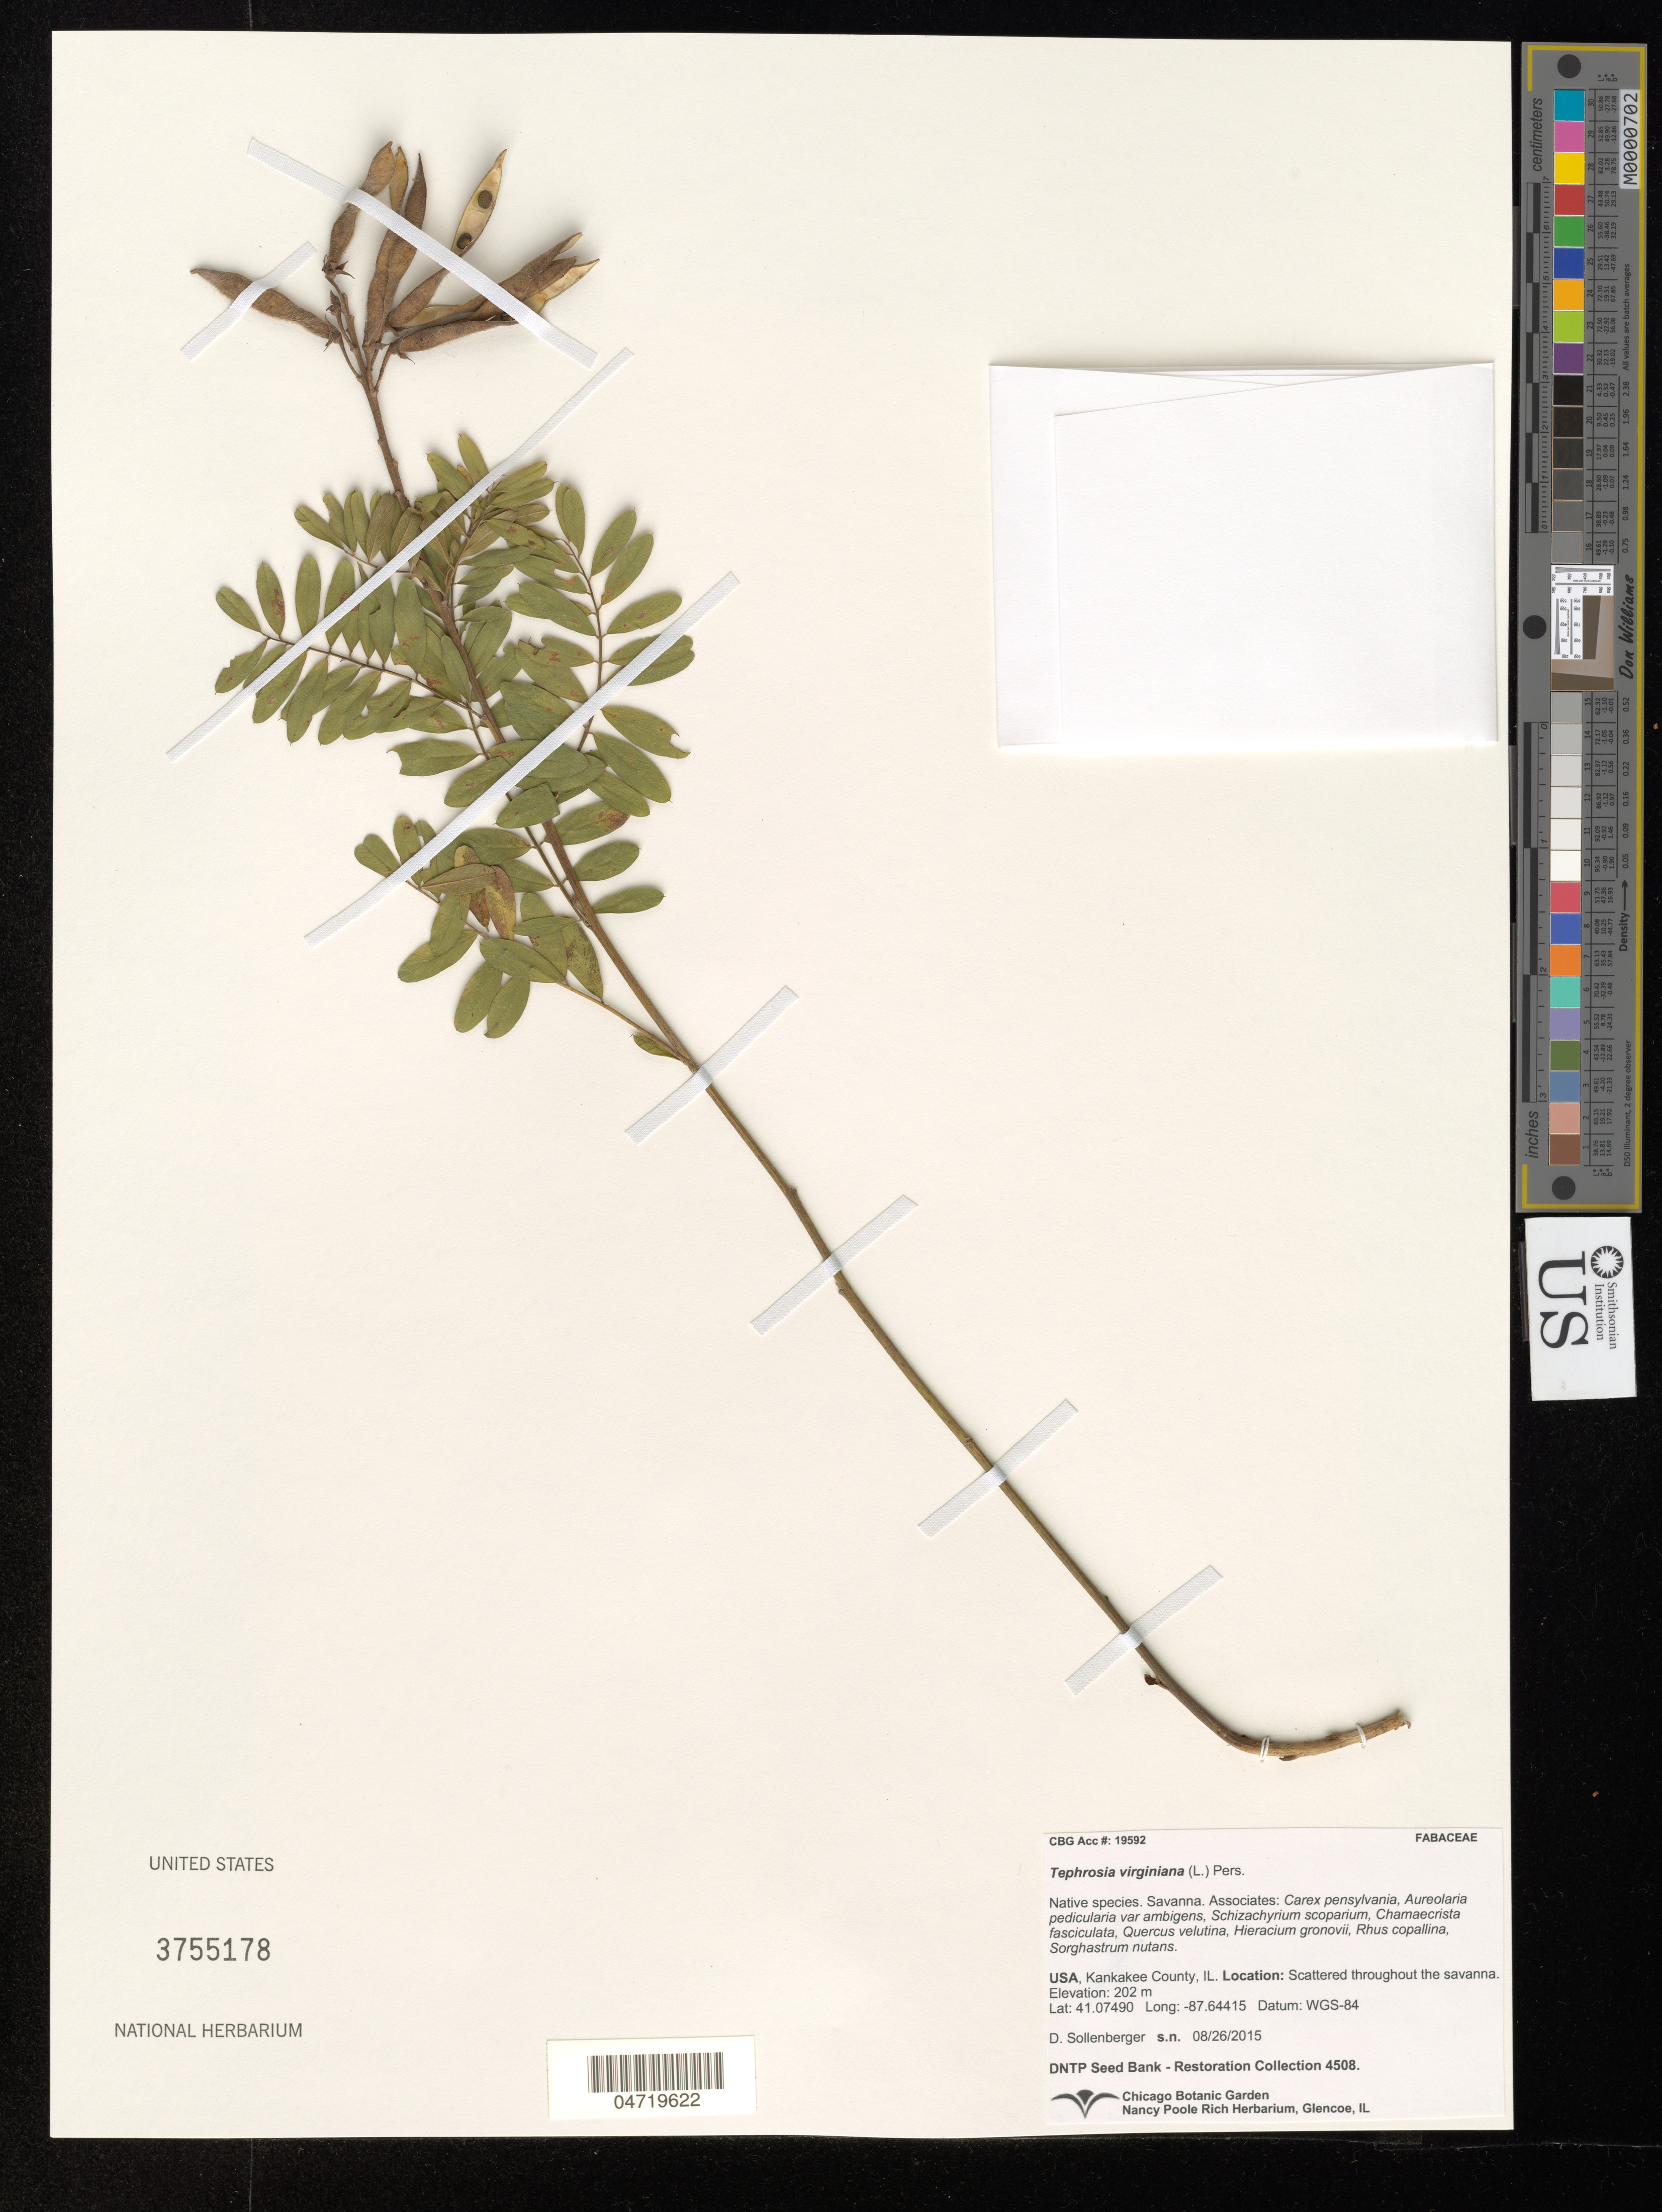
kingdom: Plantae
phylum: Tracheophyta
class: Magnoliopsida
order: Fabales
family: Fabaceae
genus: Tephrosia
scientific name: Tephrosia virginiana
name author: (L.) Pers.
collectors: D. Sollenberger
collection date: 2015-08-26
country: United States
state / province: Illinois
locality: Kankakee County, IL. Scattered throughout the savanna.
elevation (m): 202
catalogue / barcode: US 3755178